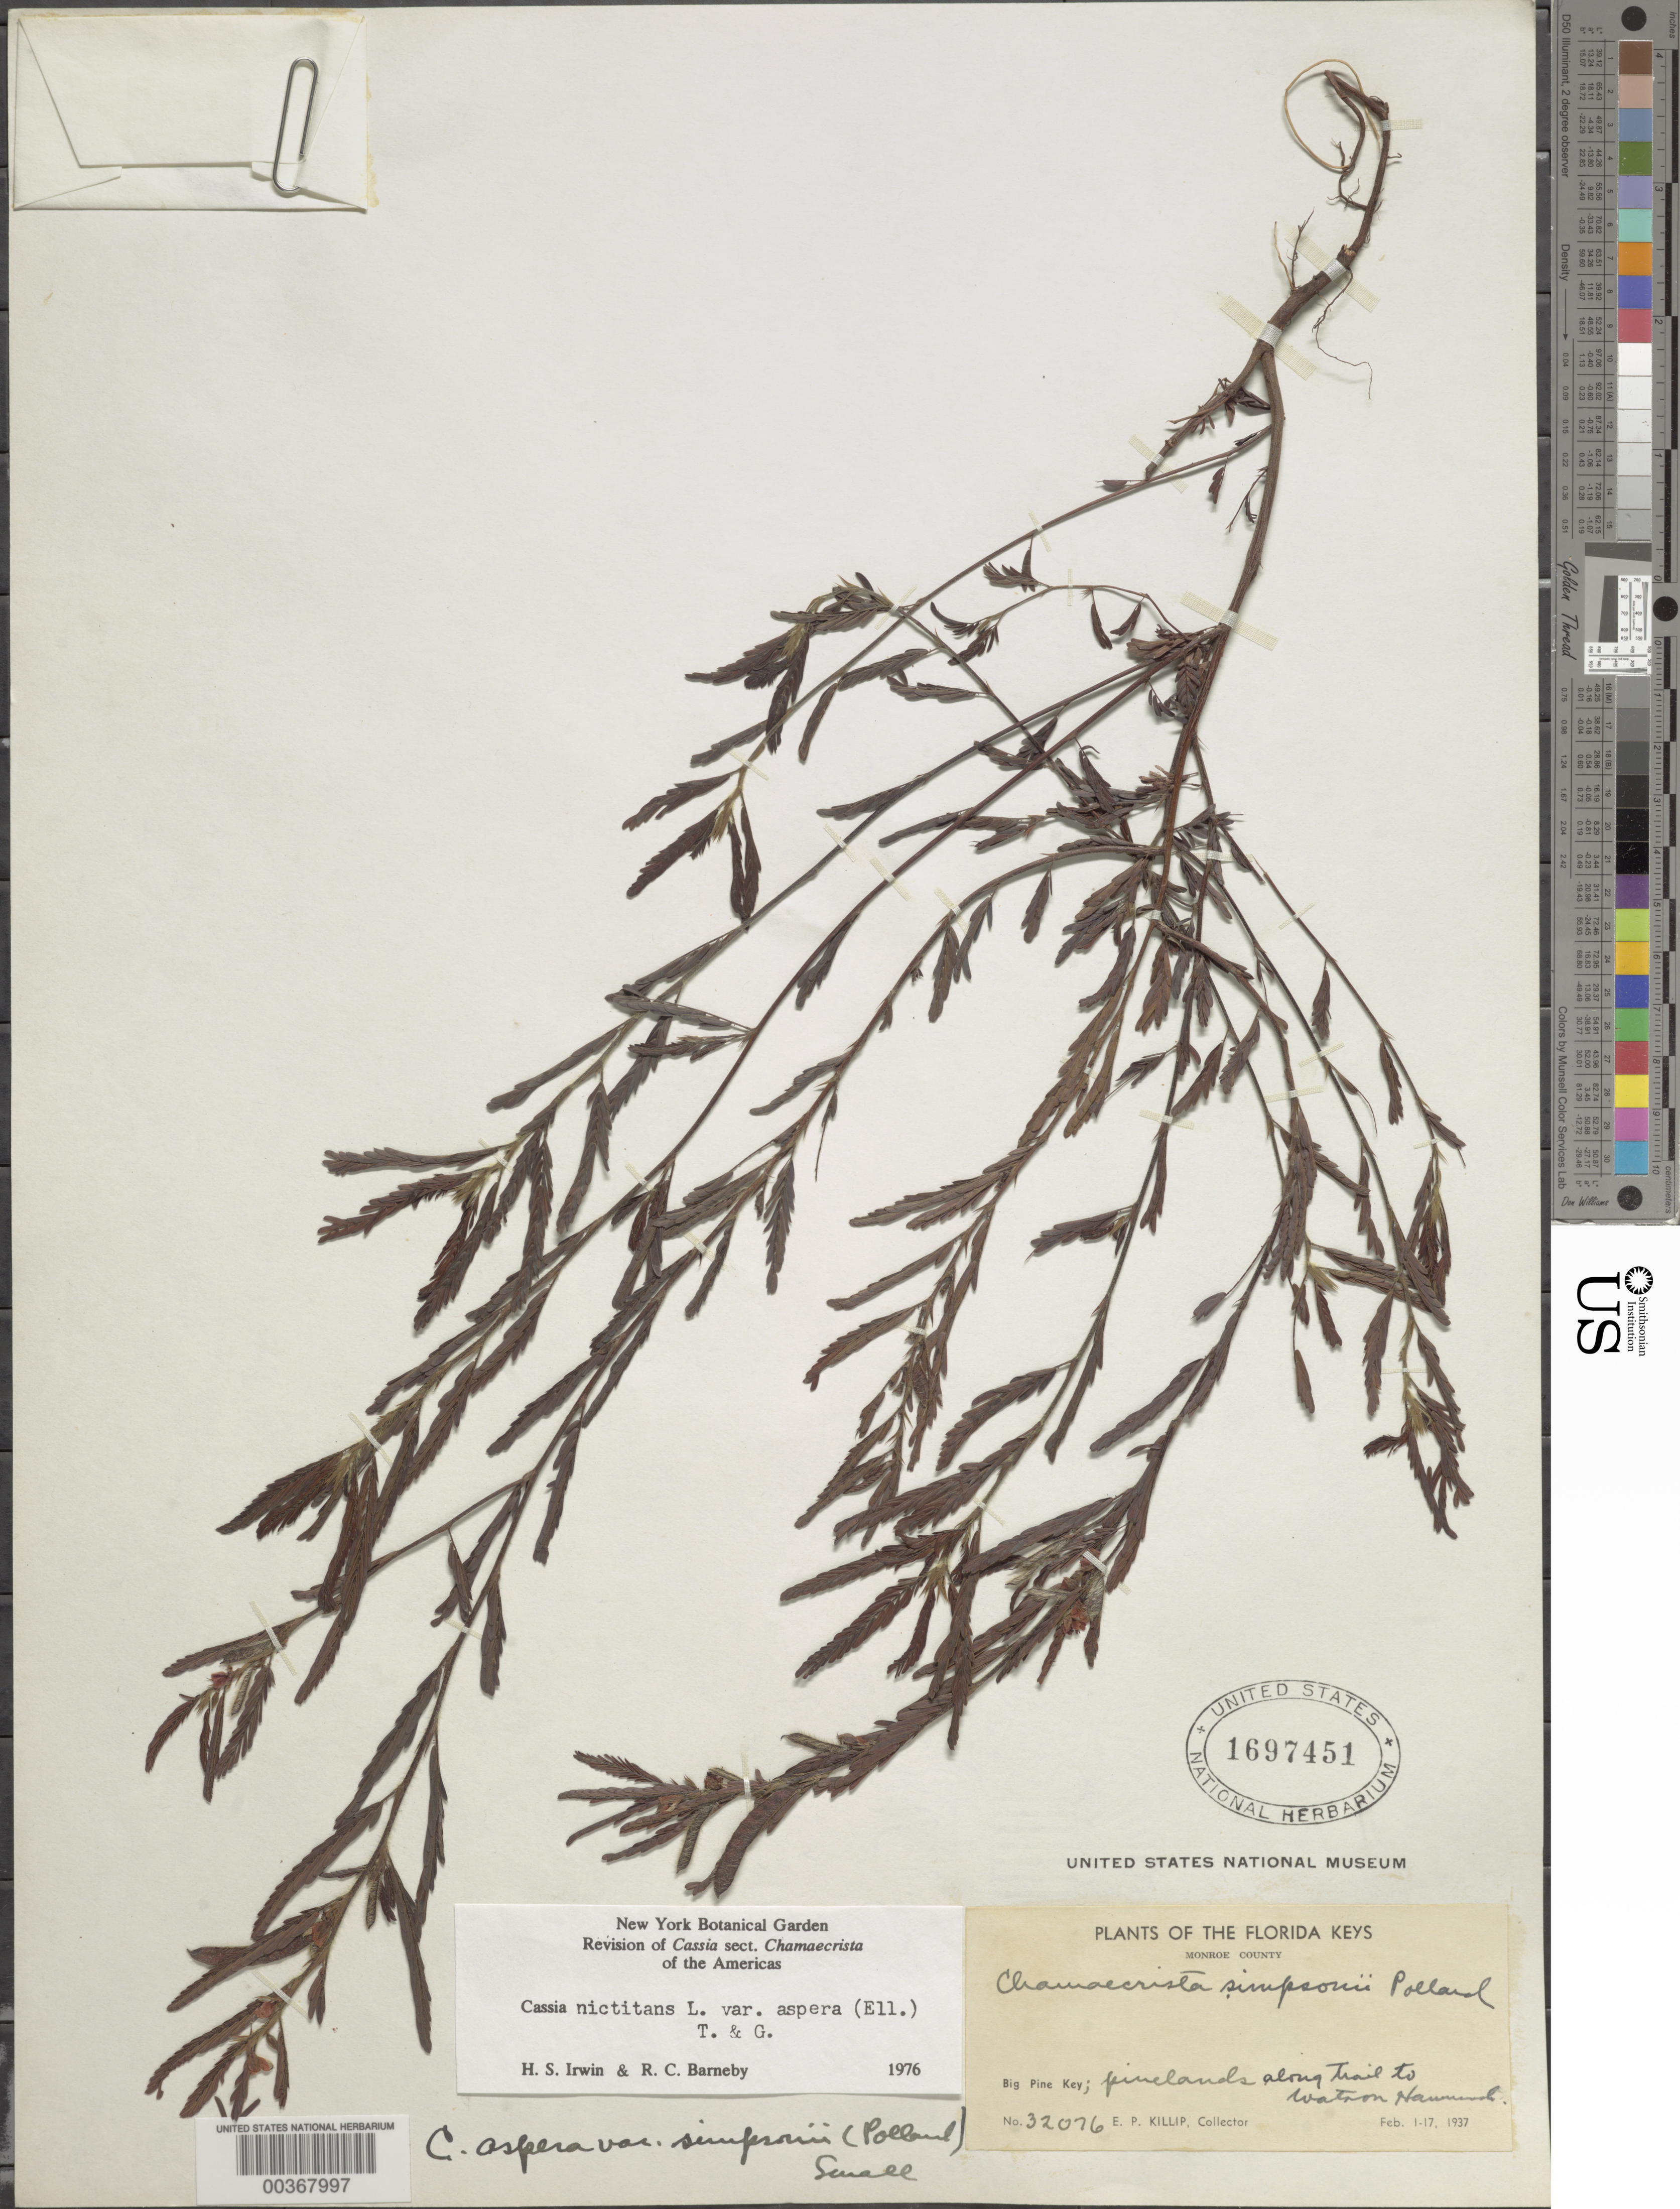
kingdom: Plantae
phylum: Tracheophyta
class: Magnoliopsida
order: Fabales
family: Fabaceae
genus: Chamaecrista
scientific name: Chamaecrista nictitans var. aspera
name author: (Muhl. ex Elliot) H.S. Irwin & Barneby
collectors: E. P. Killip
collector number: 32076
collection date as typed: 01 Feb 1937 to 17 Feb 1937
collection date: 1937-02-01/1937-02-17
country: United States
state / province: Florida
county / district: Monroe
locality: Big pine key; along trail to watson hammock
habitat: Pinelands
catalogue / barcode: US 1697451